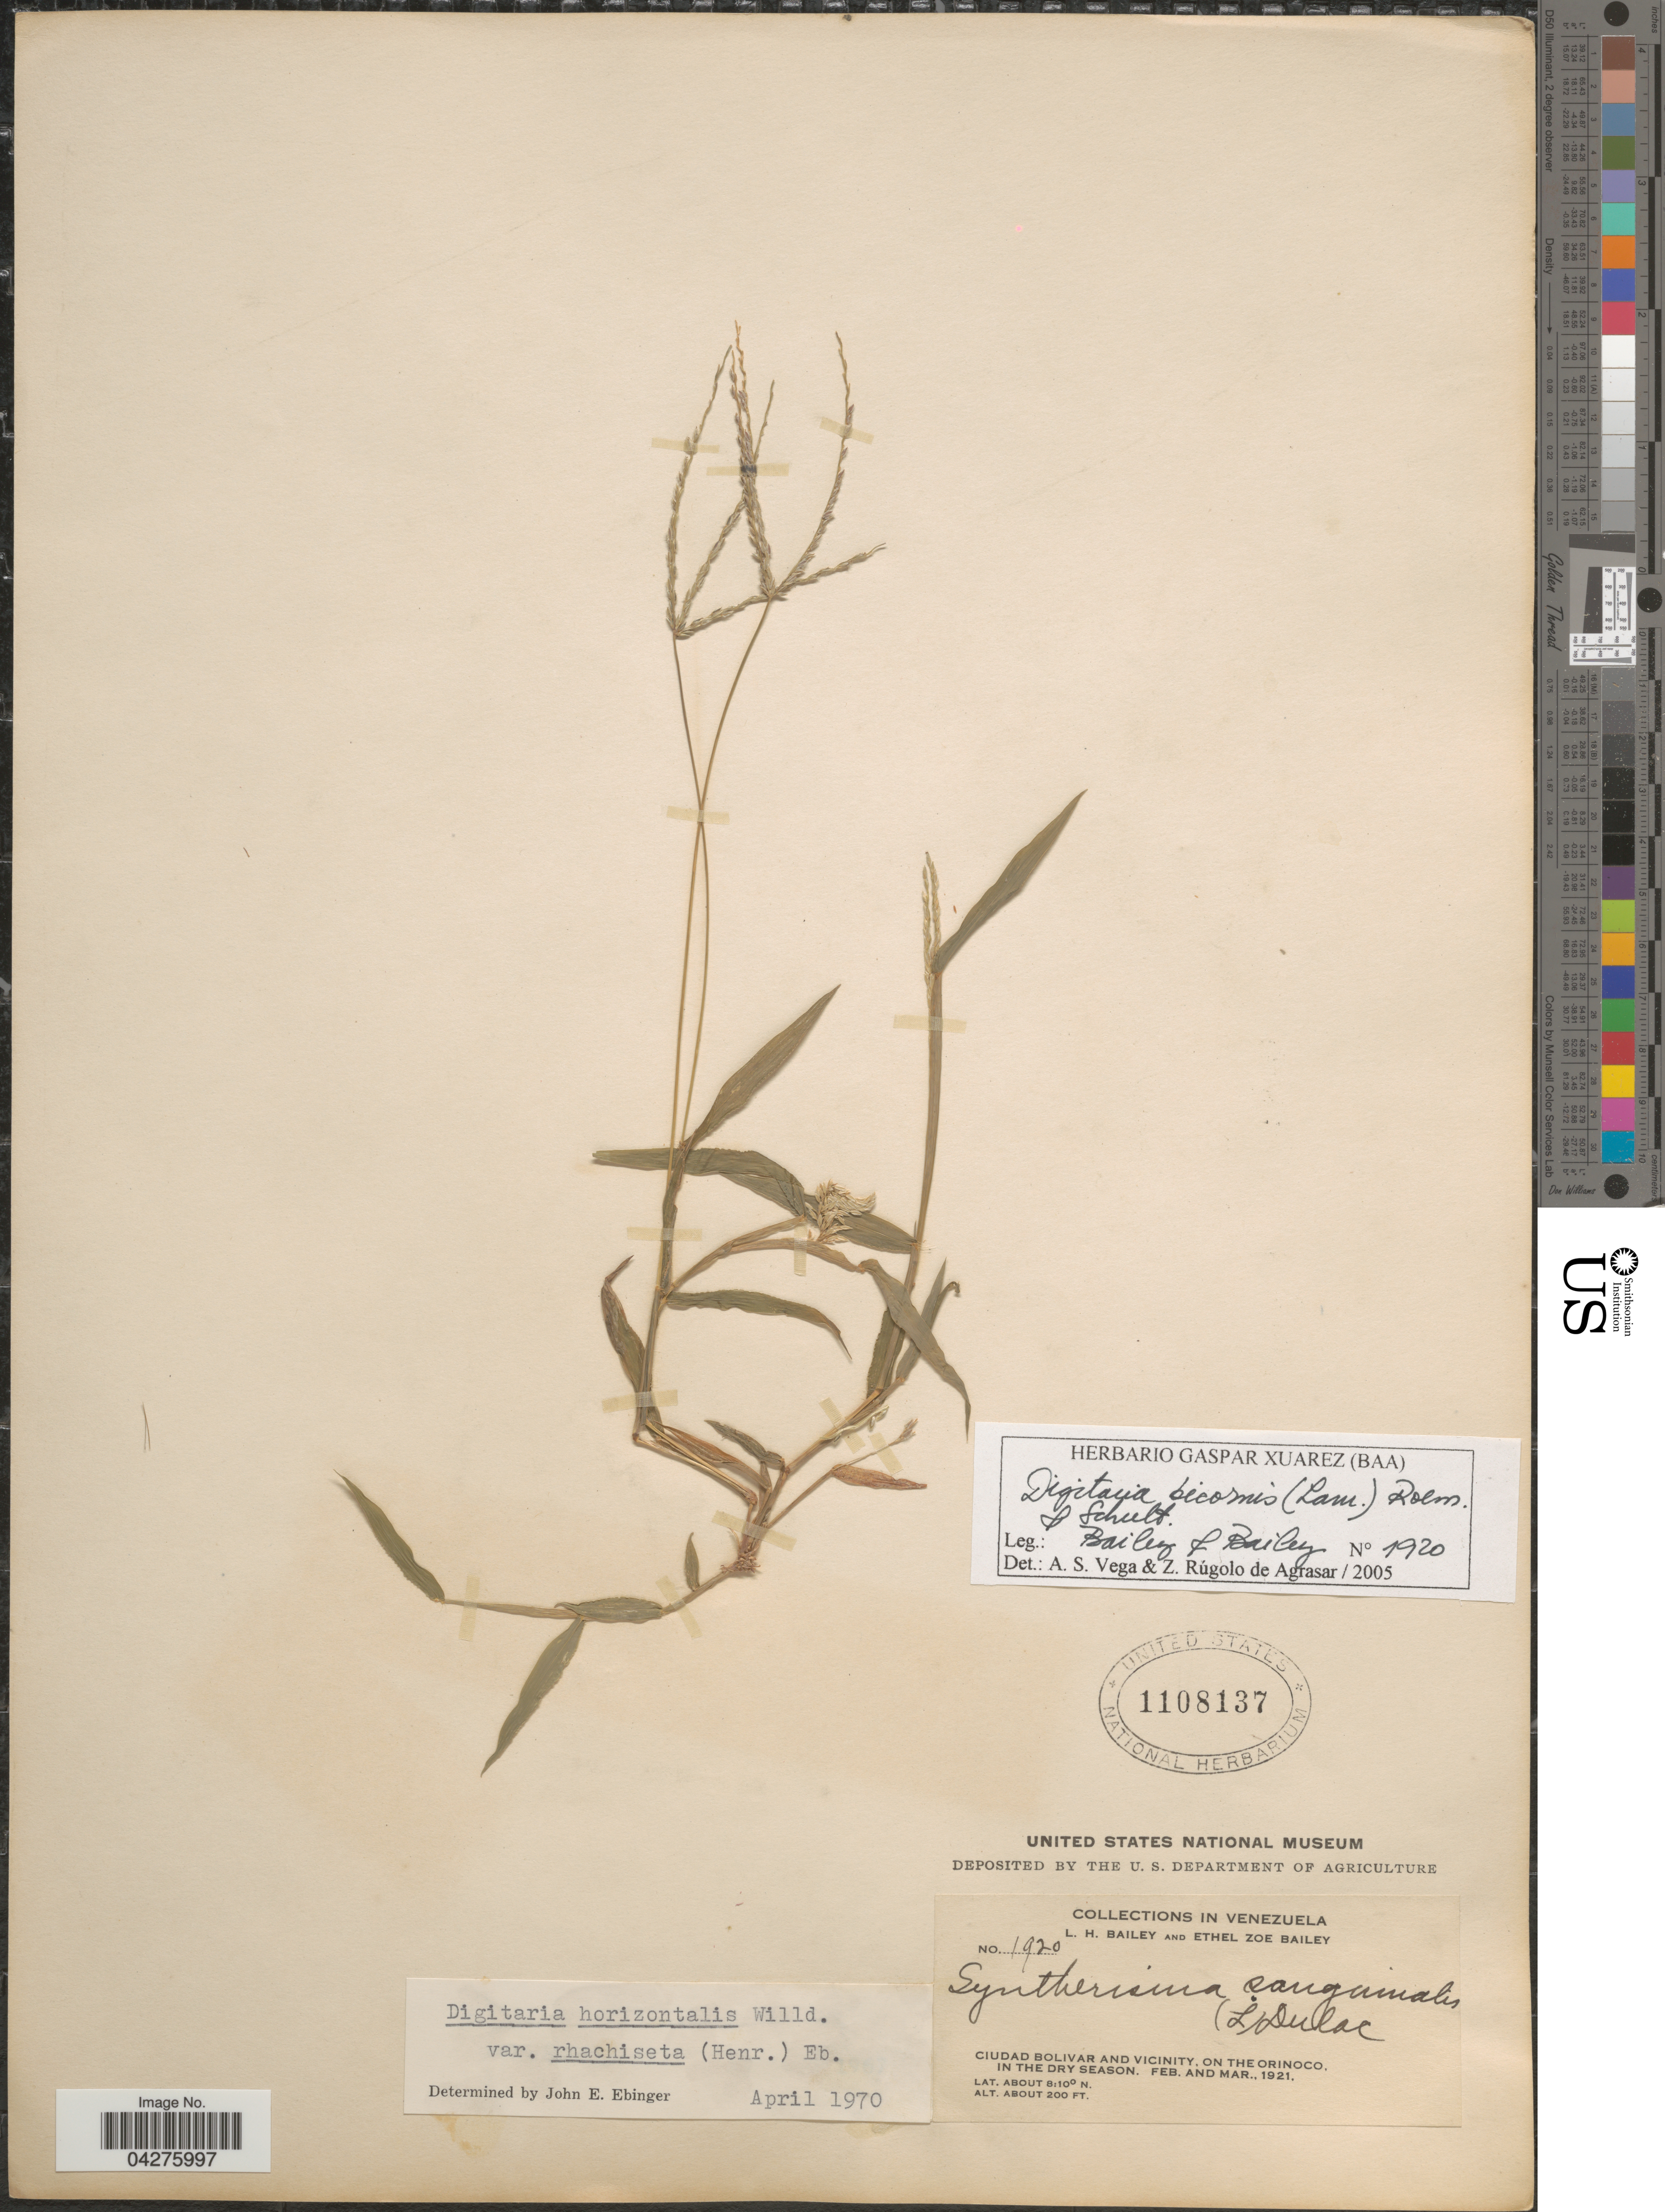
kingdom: Plantae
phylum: Tracheophyta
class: Liliopsida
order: Poales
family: Poaceae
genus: Digitaria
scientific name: Digitaria bicornis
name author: (Lam.) Roem. & Schult.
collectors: L. H. Bailey & E. Z. Bailey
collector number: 1920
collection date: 1921-02/1921-03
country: Venezuela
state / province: Bolivar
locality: Ciudad Bolivar and vicinity, on the Orinoco. In the dry season.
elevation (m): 61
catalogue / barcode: US 1108137